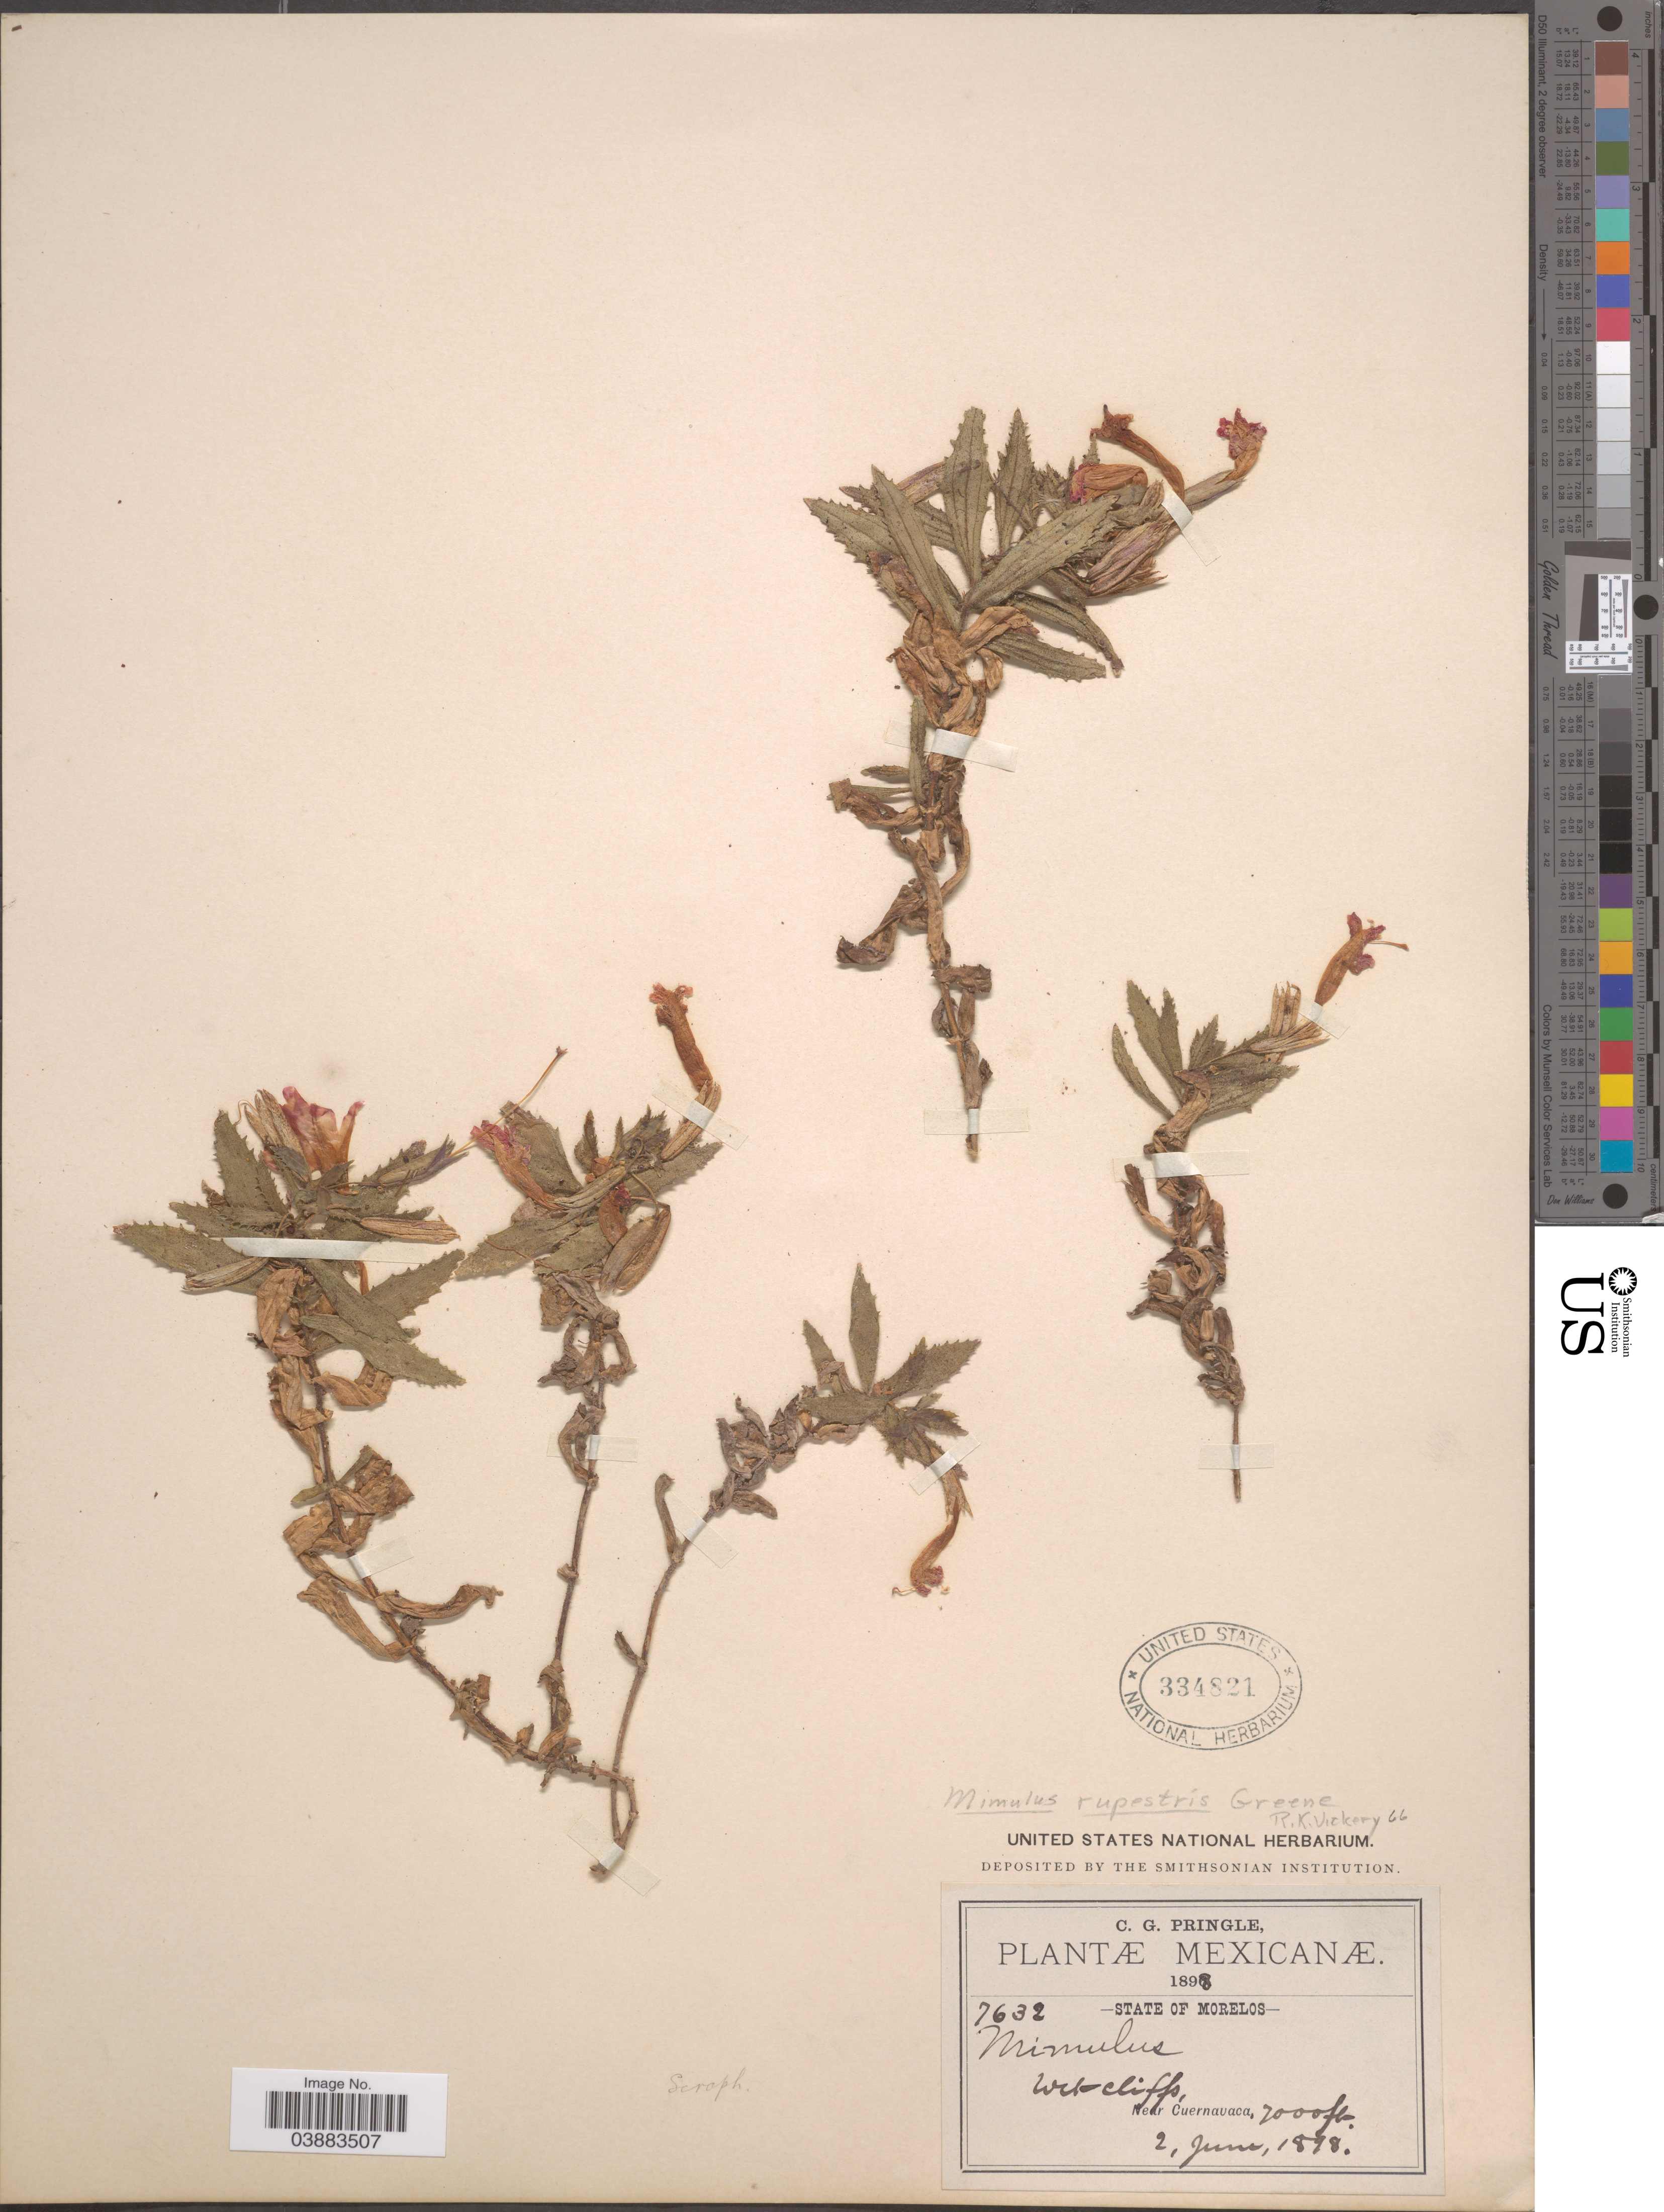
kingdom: Plantae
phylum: Tracheophyta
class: Magnoliopsida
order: Lamiales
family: Phrymaceae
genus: Mimulus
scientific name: Mimulus rupestris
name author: Greene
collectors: C. G. Pringle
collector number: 7632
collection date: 1898-06-02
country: Mexico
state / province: Morelos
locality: Near Cuernavaca.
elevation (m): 2134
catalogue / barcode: US 334821